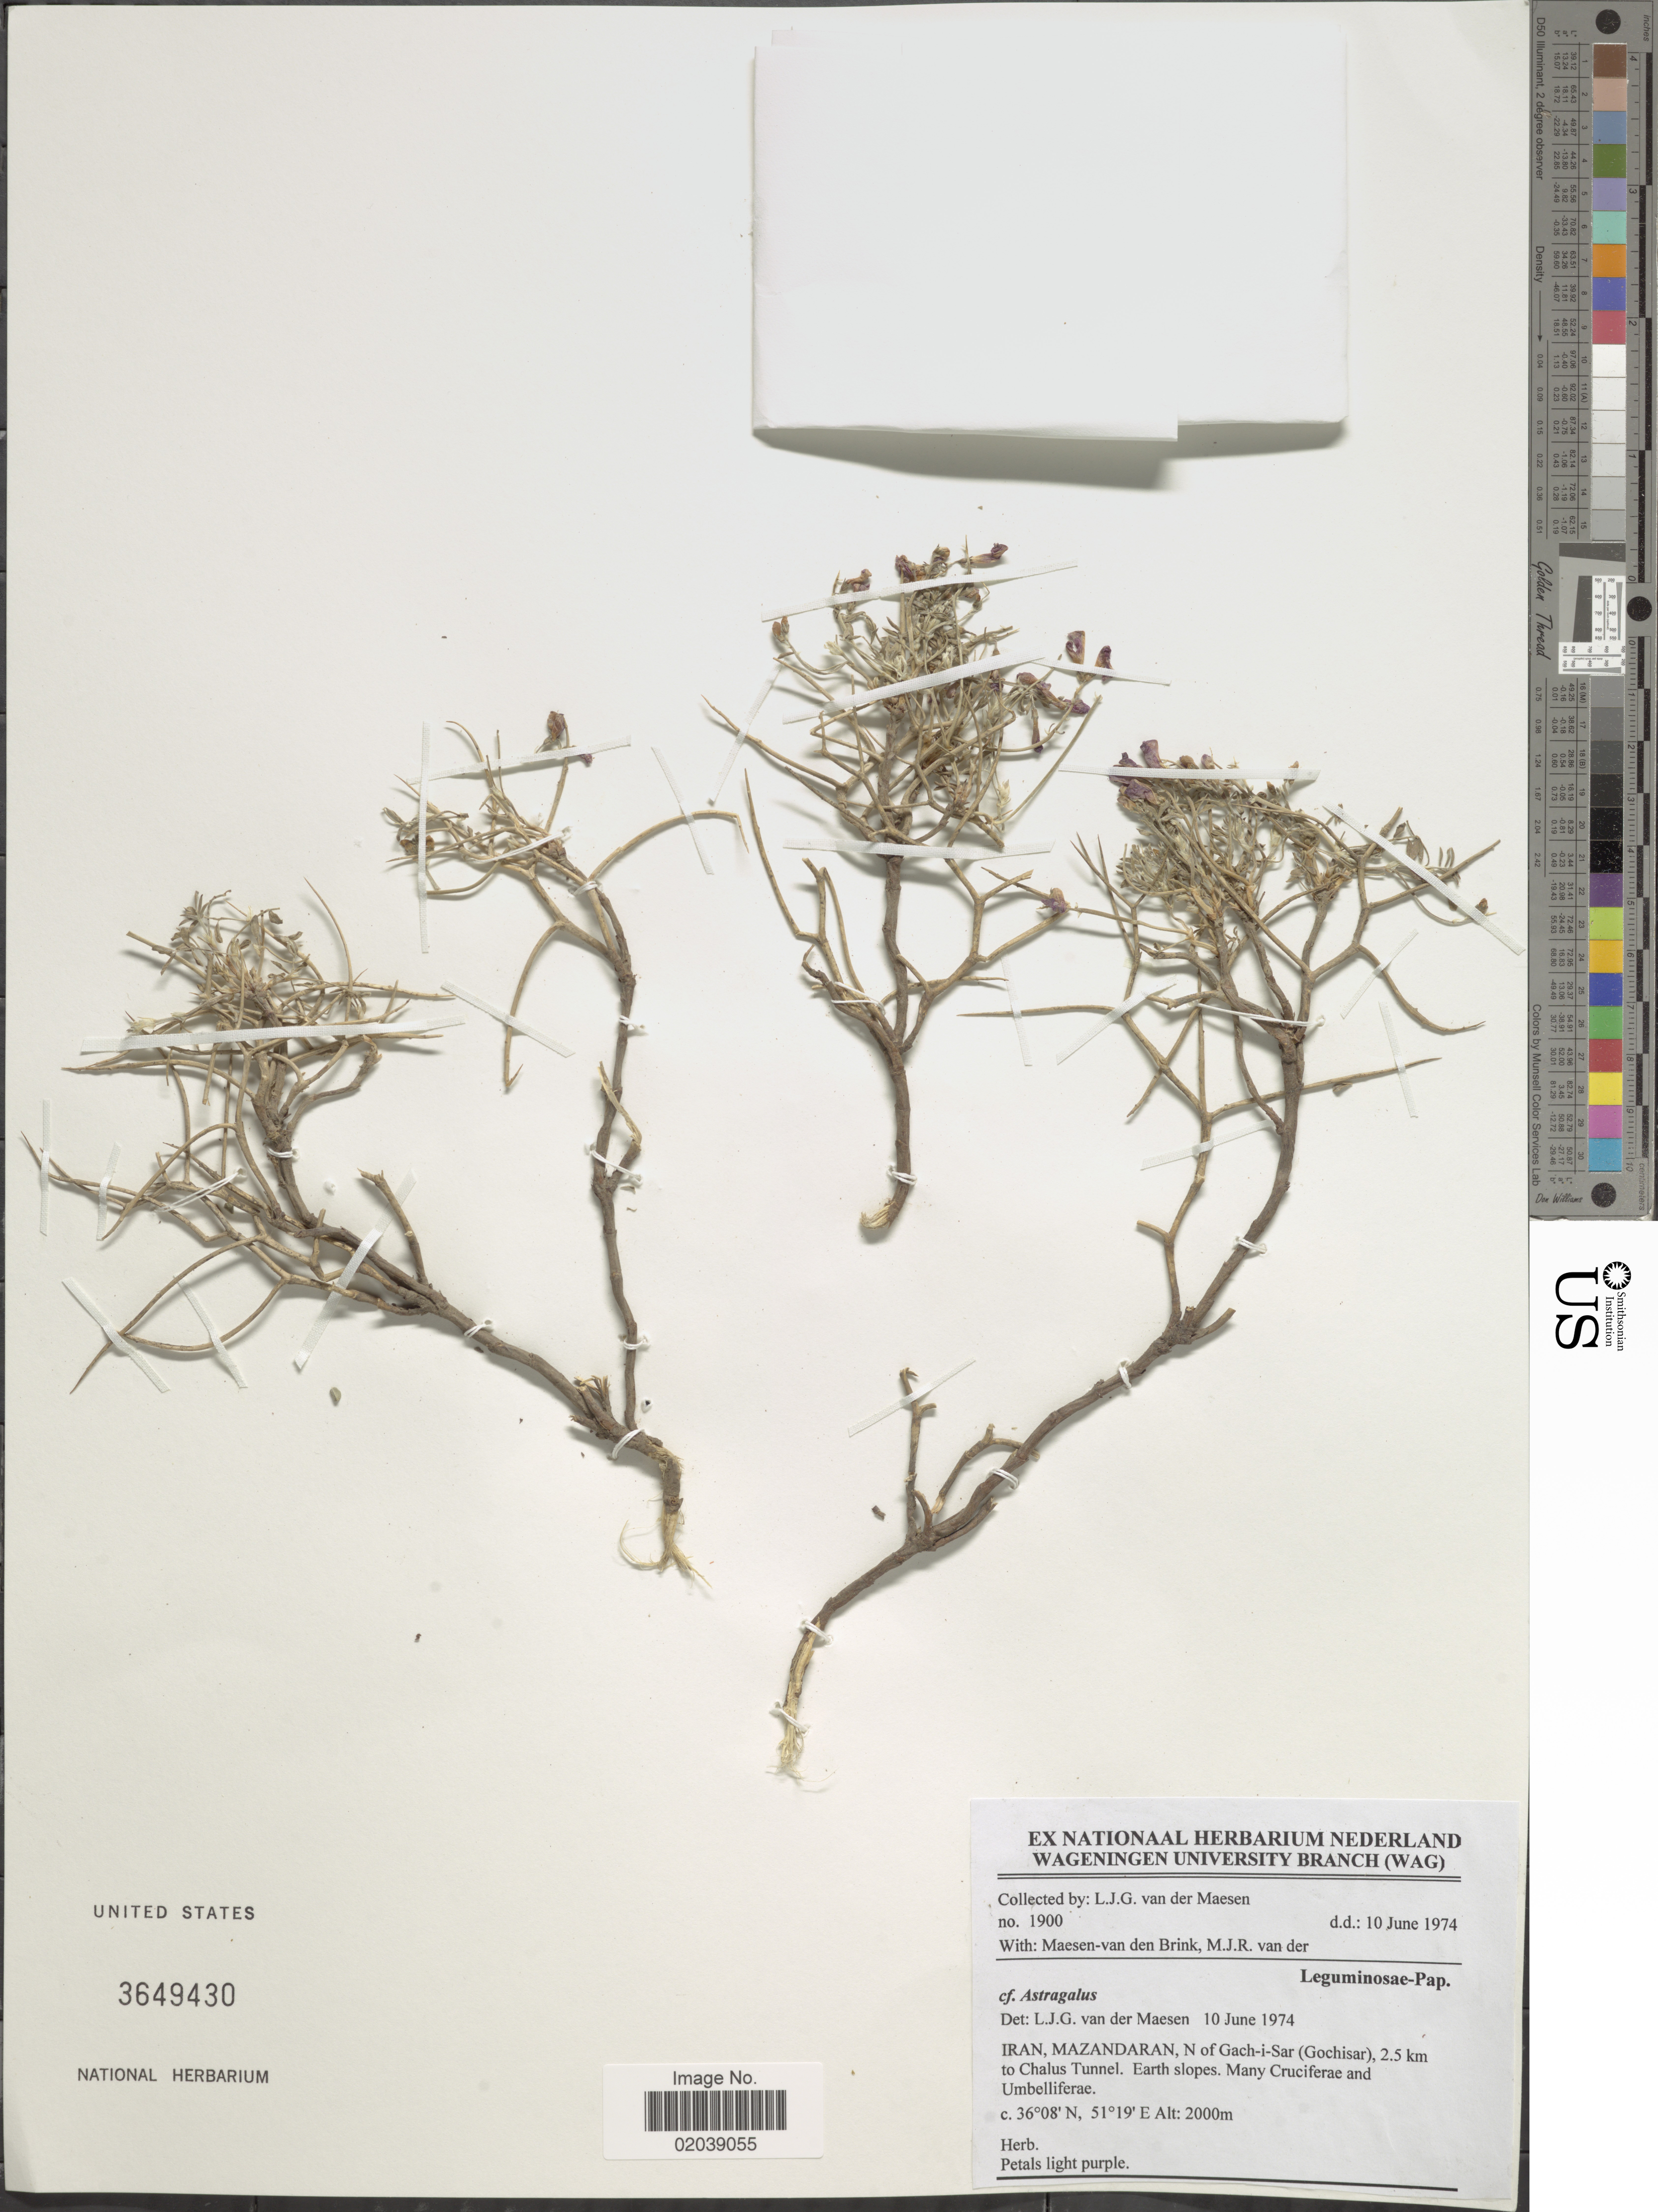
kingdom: Plantae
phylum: Tracheophyta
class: Magnoliopsida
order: Fabales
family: Fabaceae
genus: Astragalus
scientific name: Astragalus sp.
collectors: L. van der Maesen & v. M. J. R.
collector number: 1900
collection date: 1974-06-10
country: Iran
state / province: Mazandaran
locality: Iran, Mazandaran, N of Gach-i-Sar (Gochisar), 2.5 km to Chalus Tunnel, Earth slope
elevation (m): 2000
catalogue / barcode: US 3649430